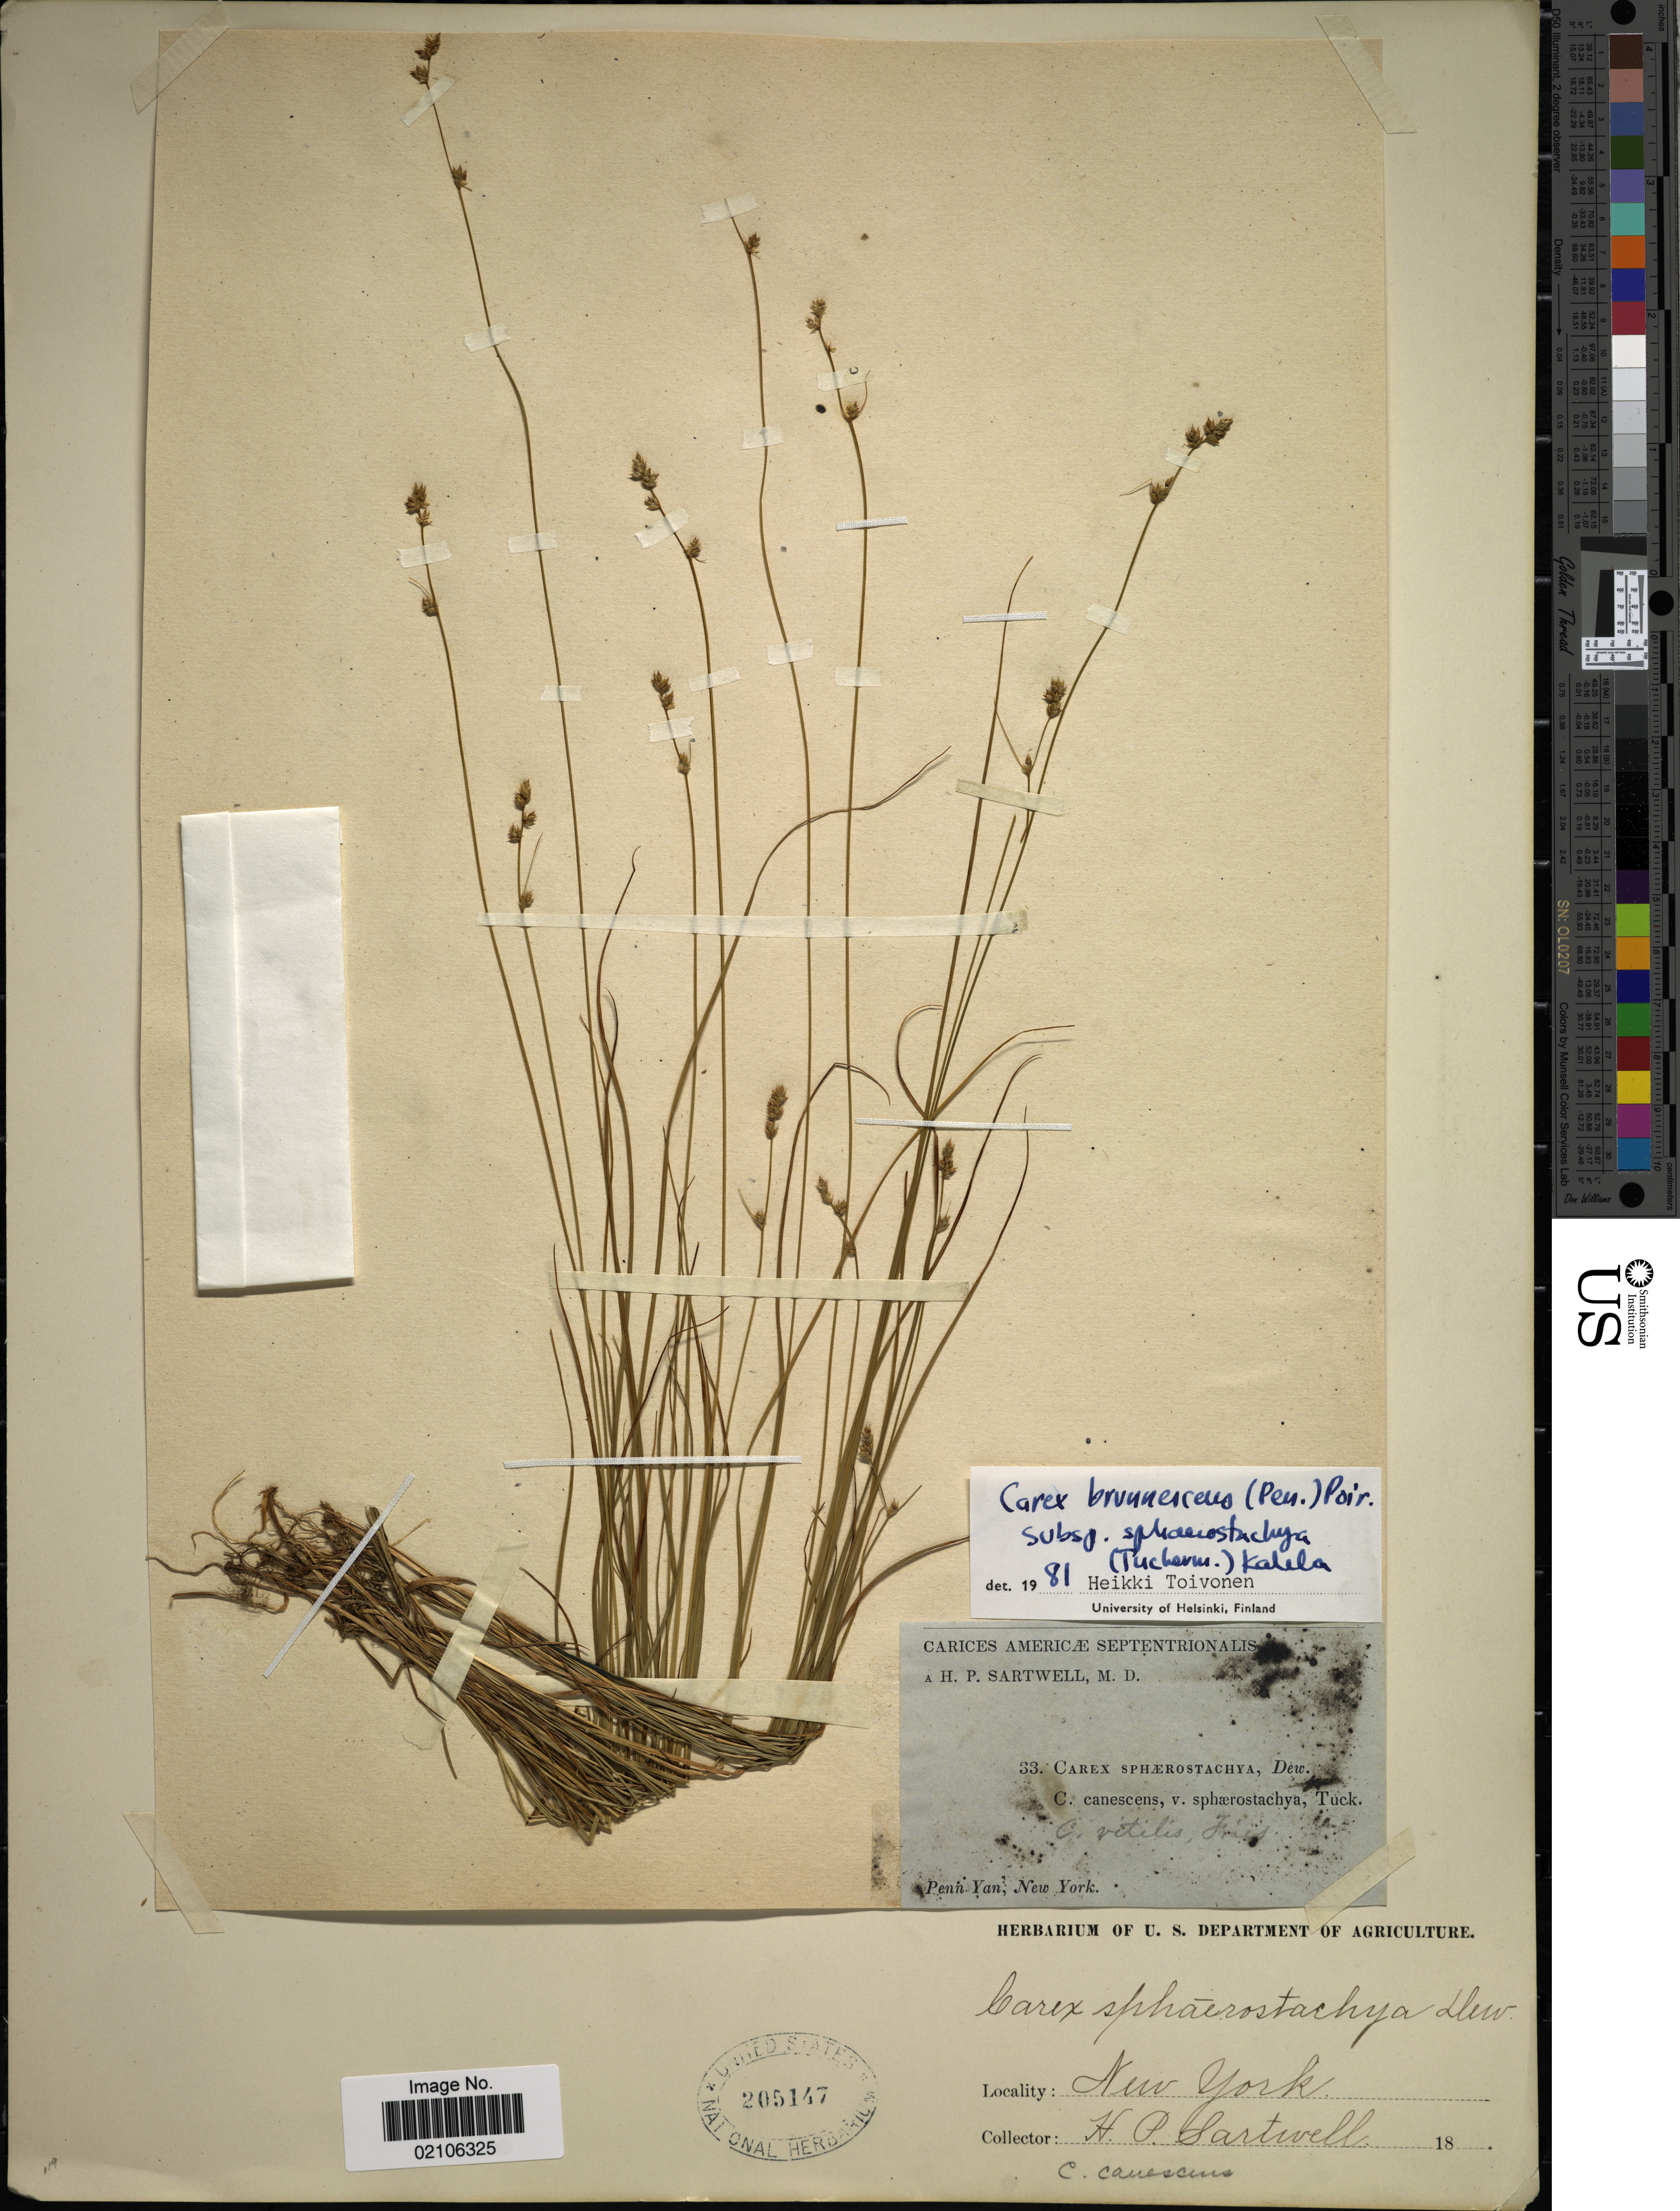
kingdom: Plantae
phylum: Tracheophyta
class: Liliopsida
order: Poales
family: Cyperaceae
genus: Carex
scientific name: Carex brunnescens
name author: (Pers.) Poir.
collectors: H. P. Sartwell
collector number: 33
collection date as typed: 18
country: United States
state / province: New York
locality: Penn Yan,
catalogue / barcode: US 205147